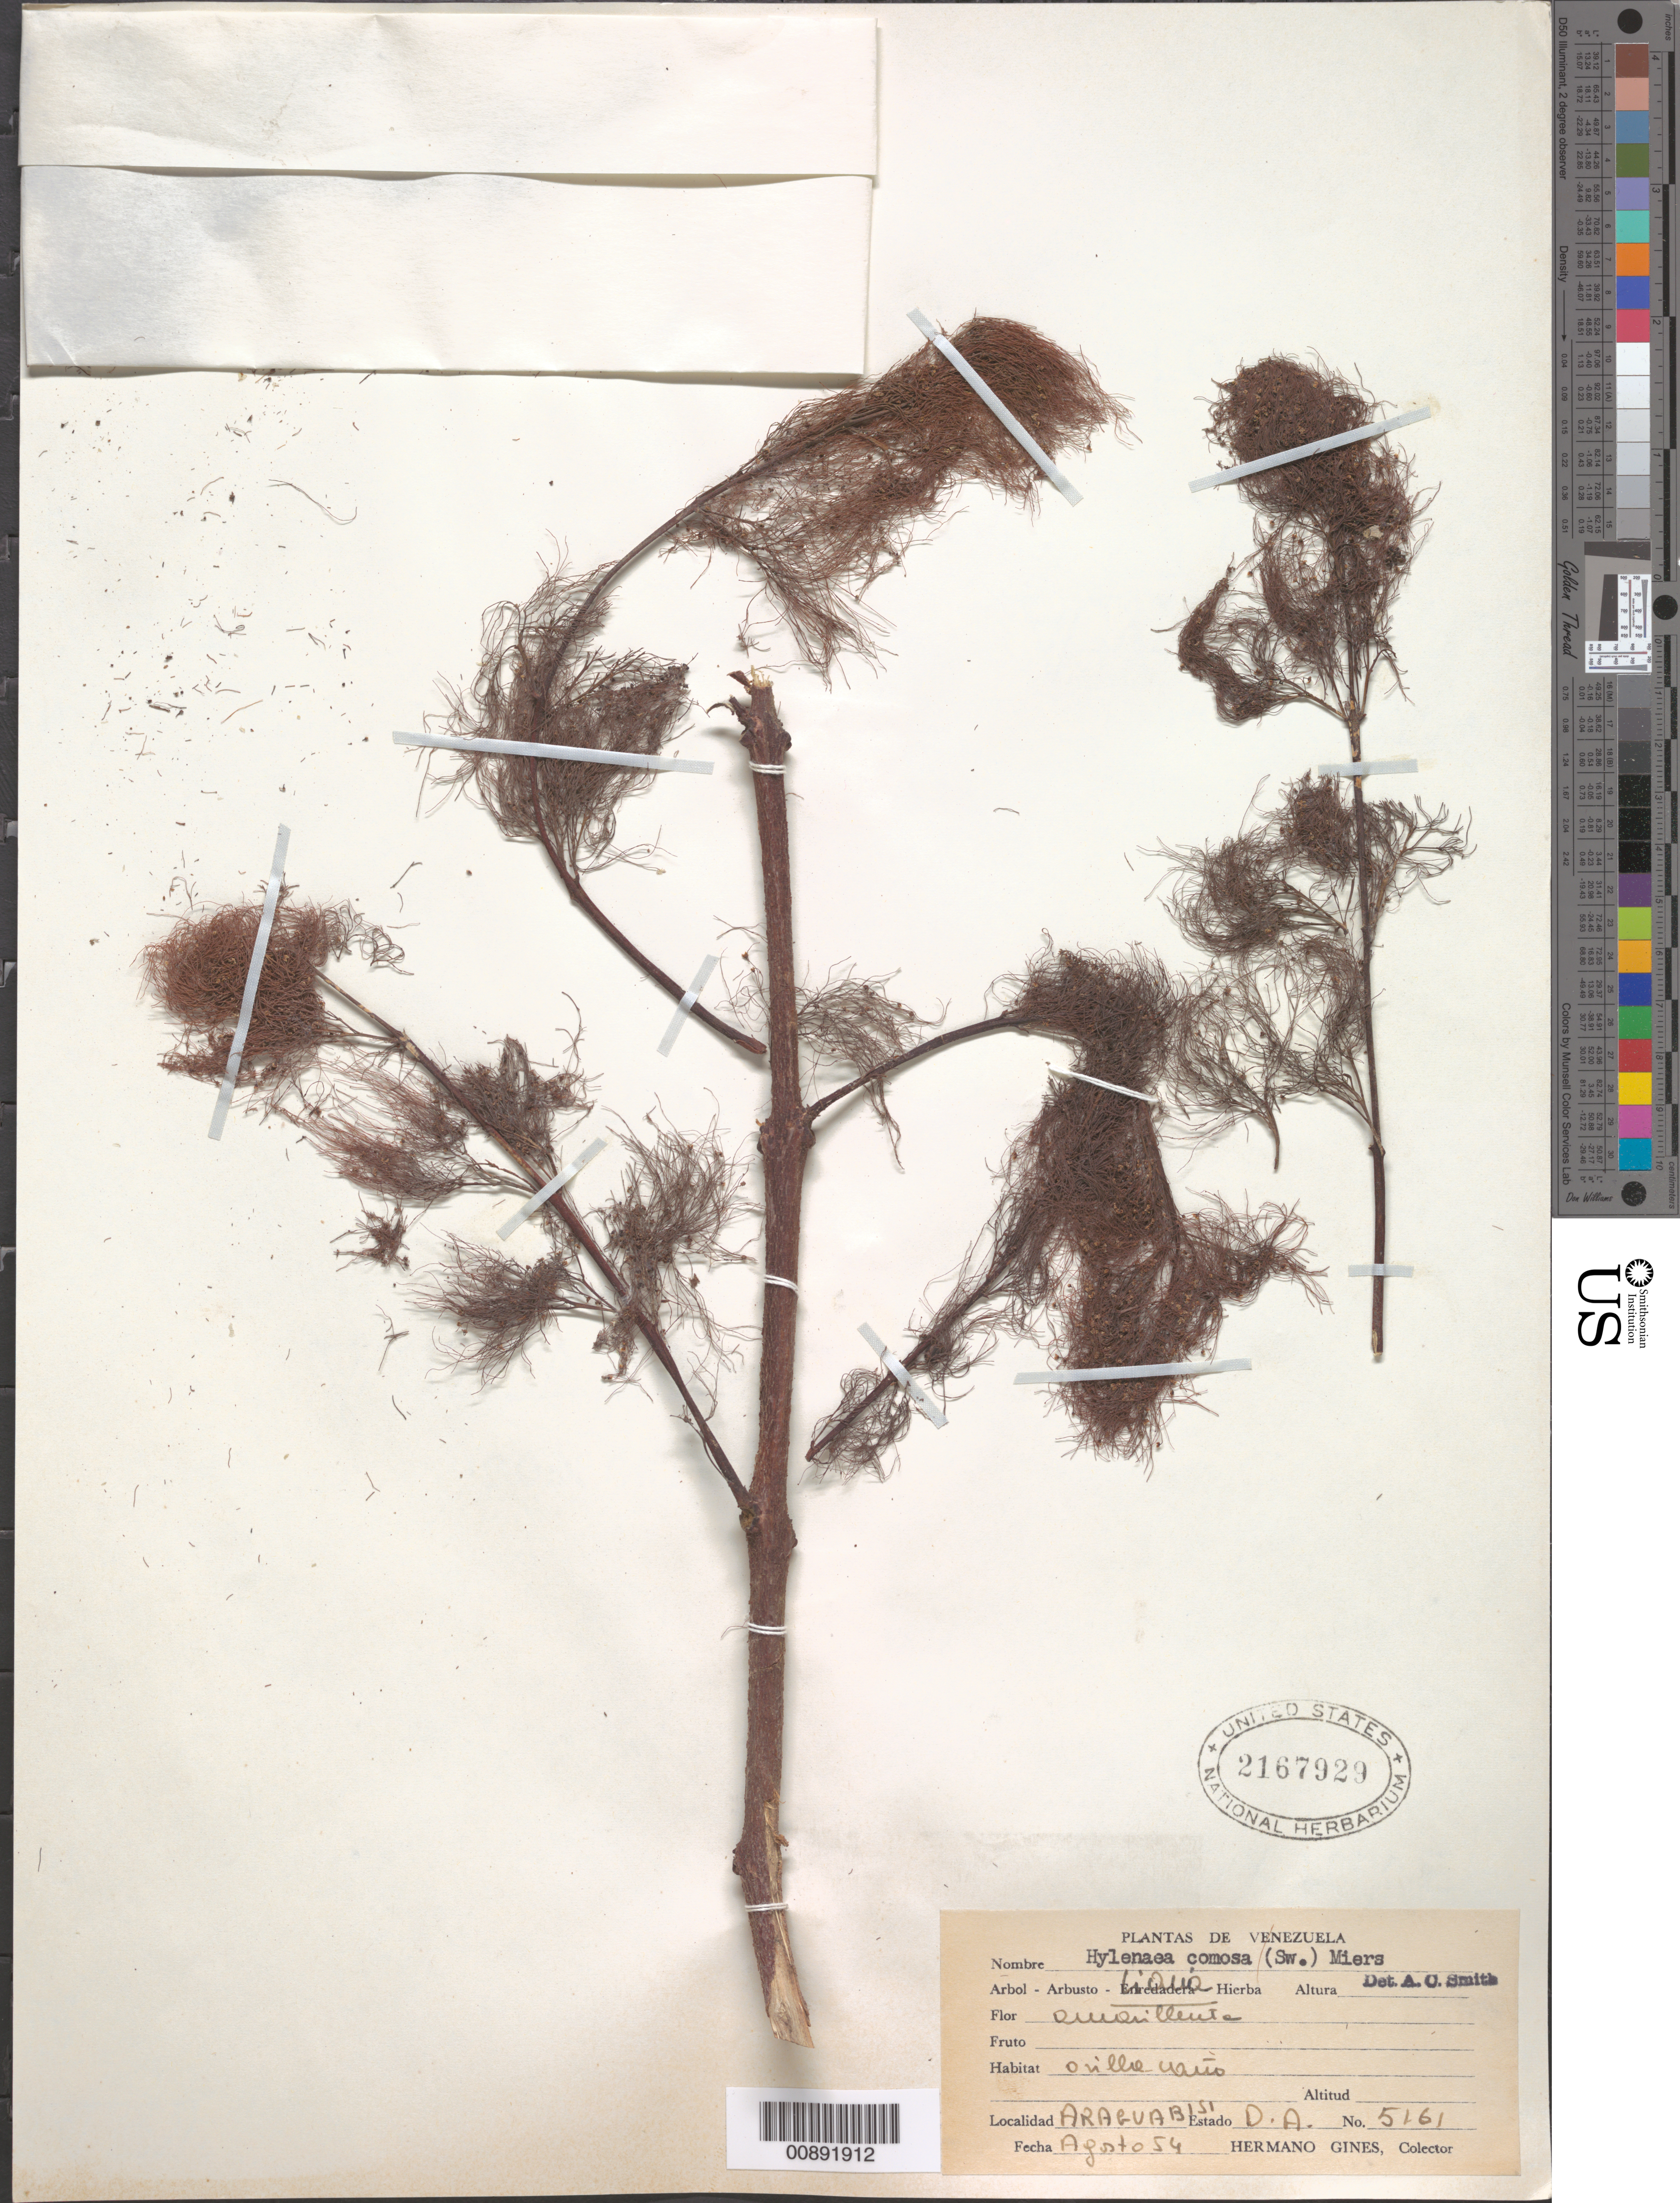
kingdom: Plantae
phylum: Tracheophyta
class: Magnoliopsida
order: Celastrales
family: Celastraceae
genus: Hylenaea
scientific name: Hylenaea comosa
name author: (Sw.) Miers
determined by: Smith, A. C.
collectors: H. Gines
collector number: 5161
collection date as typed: Aug-54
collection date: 1954-08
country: Venezuela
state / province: Delta Amacuro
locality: Araguabisi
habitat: Orilla cano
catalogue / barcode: US 2167929